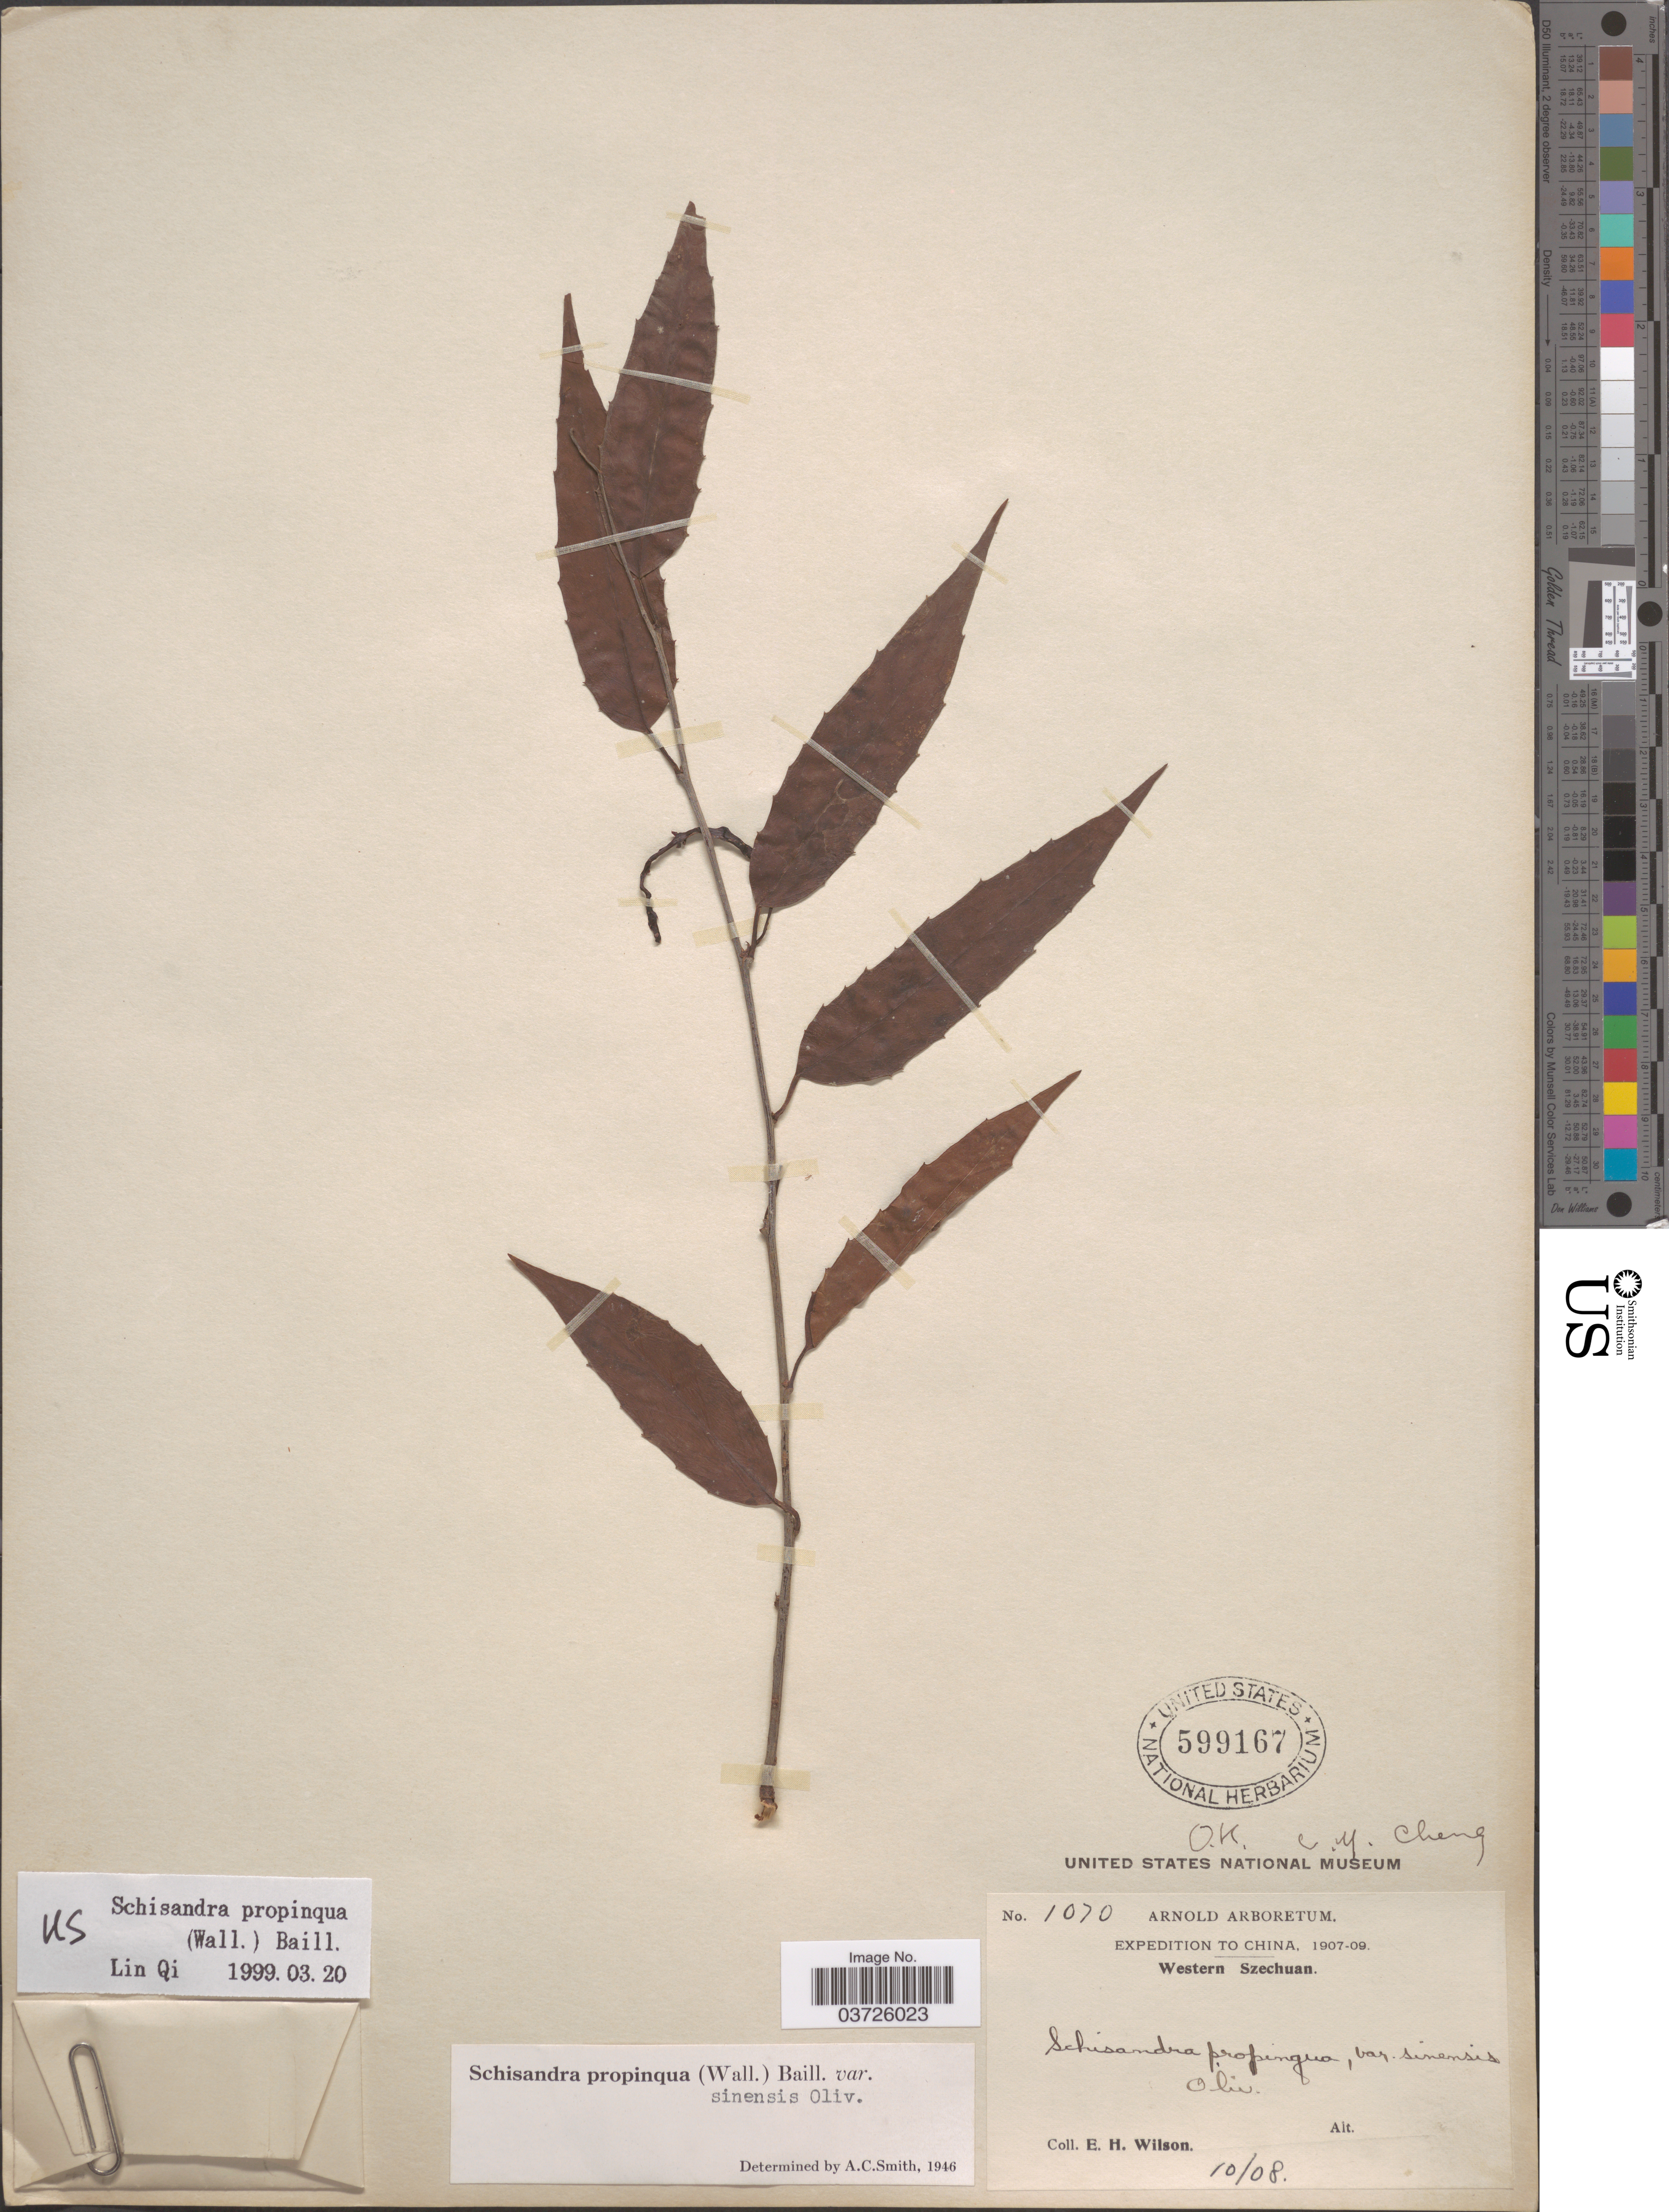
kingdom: Plantae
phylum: Tracheophyta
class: Magnoliopsida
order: Austrobaileyales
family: Schisandraceae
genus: Schisandra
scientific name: Schisandra propinqua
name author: (Wall.) Baill.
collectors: E. Wilson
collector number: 1070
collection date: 1908-10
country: China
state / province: Sichuan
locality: Western Szechuan.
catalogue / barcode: US 599167